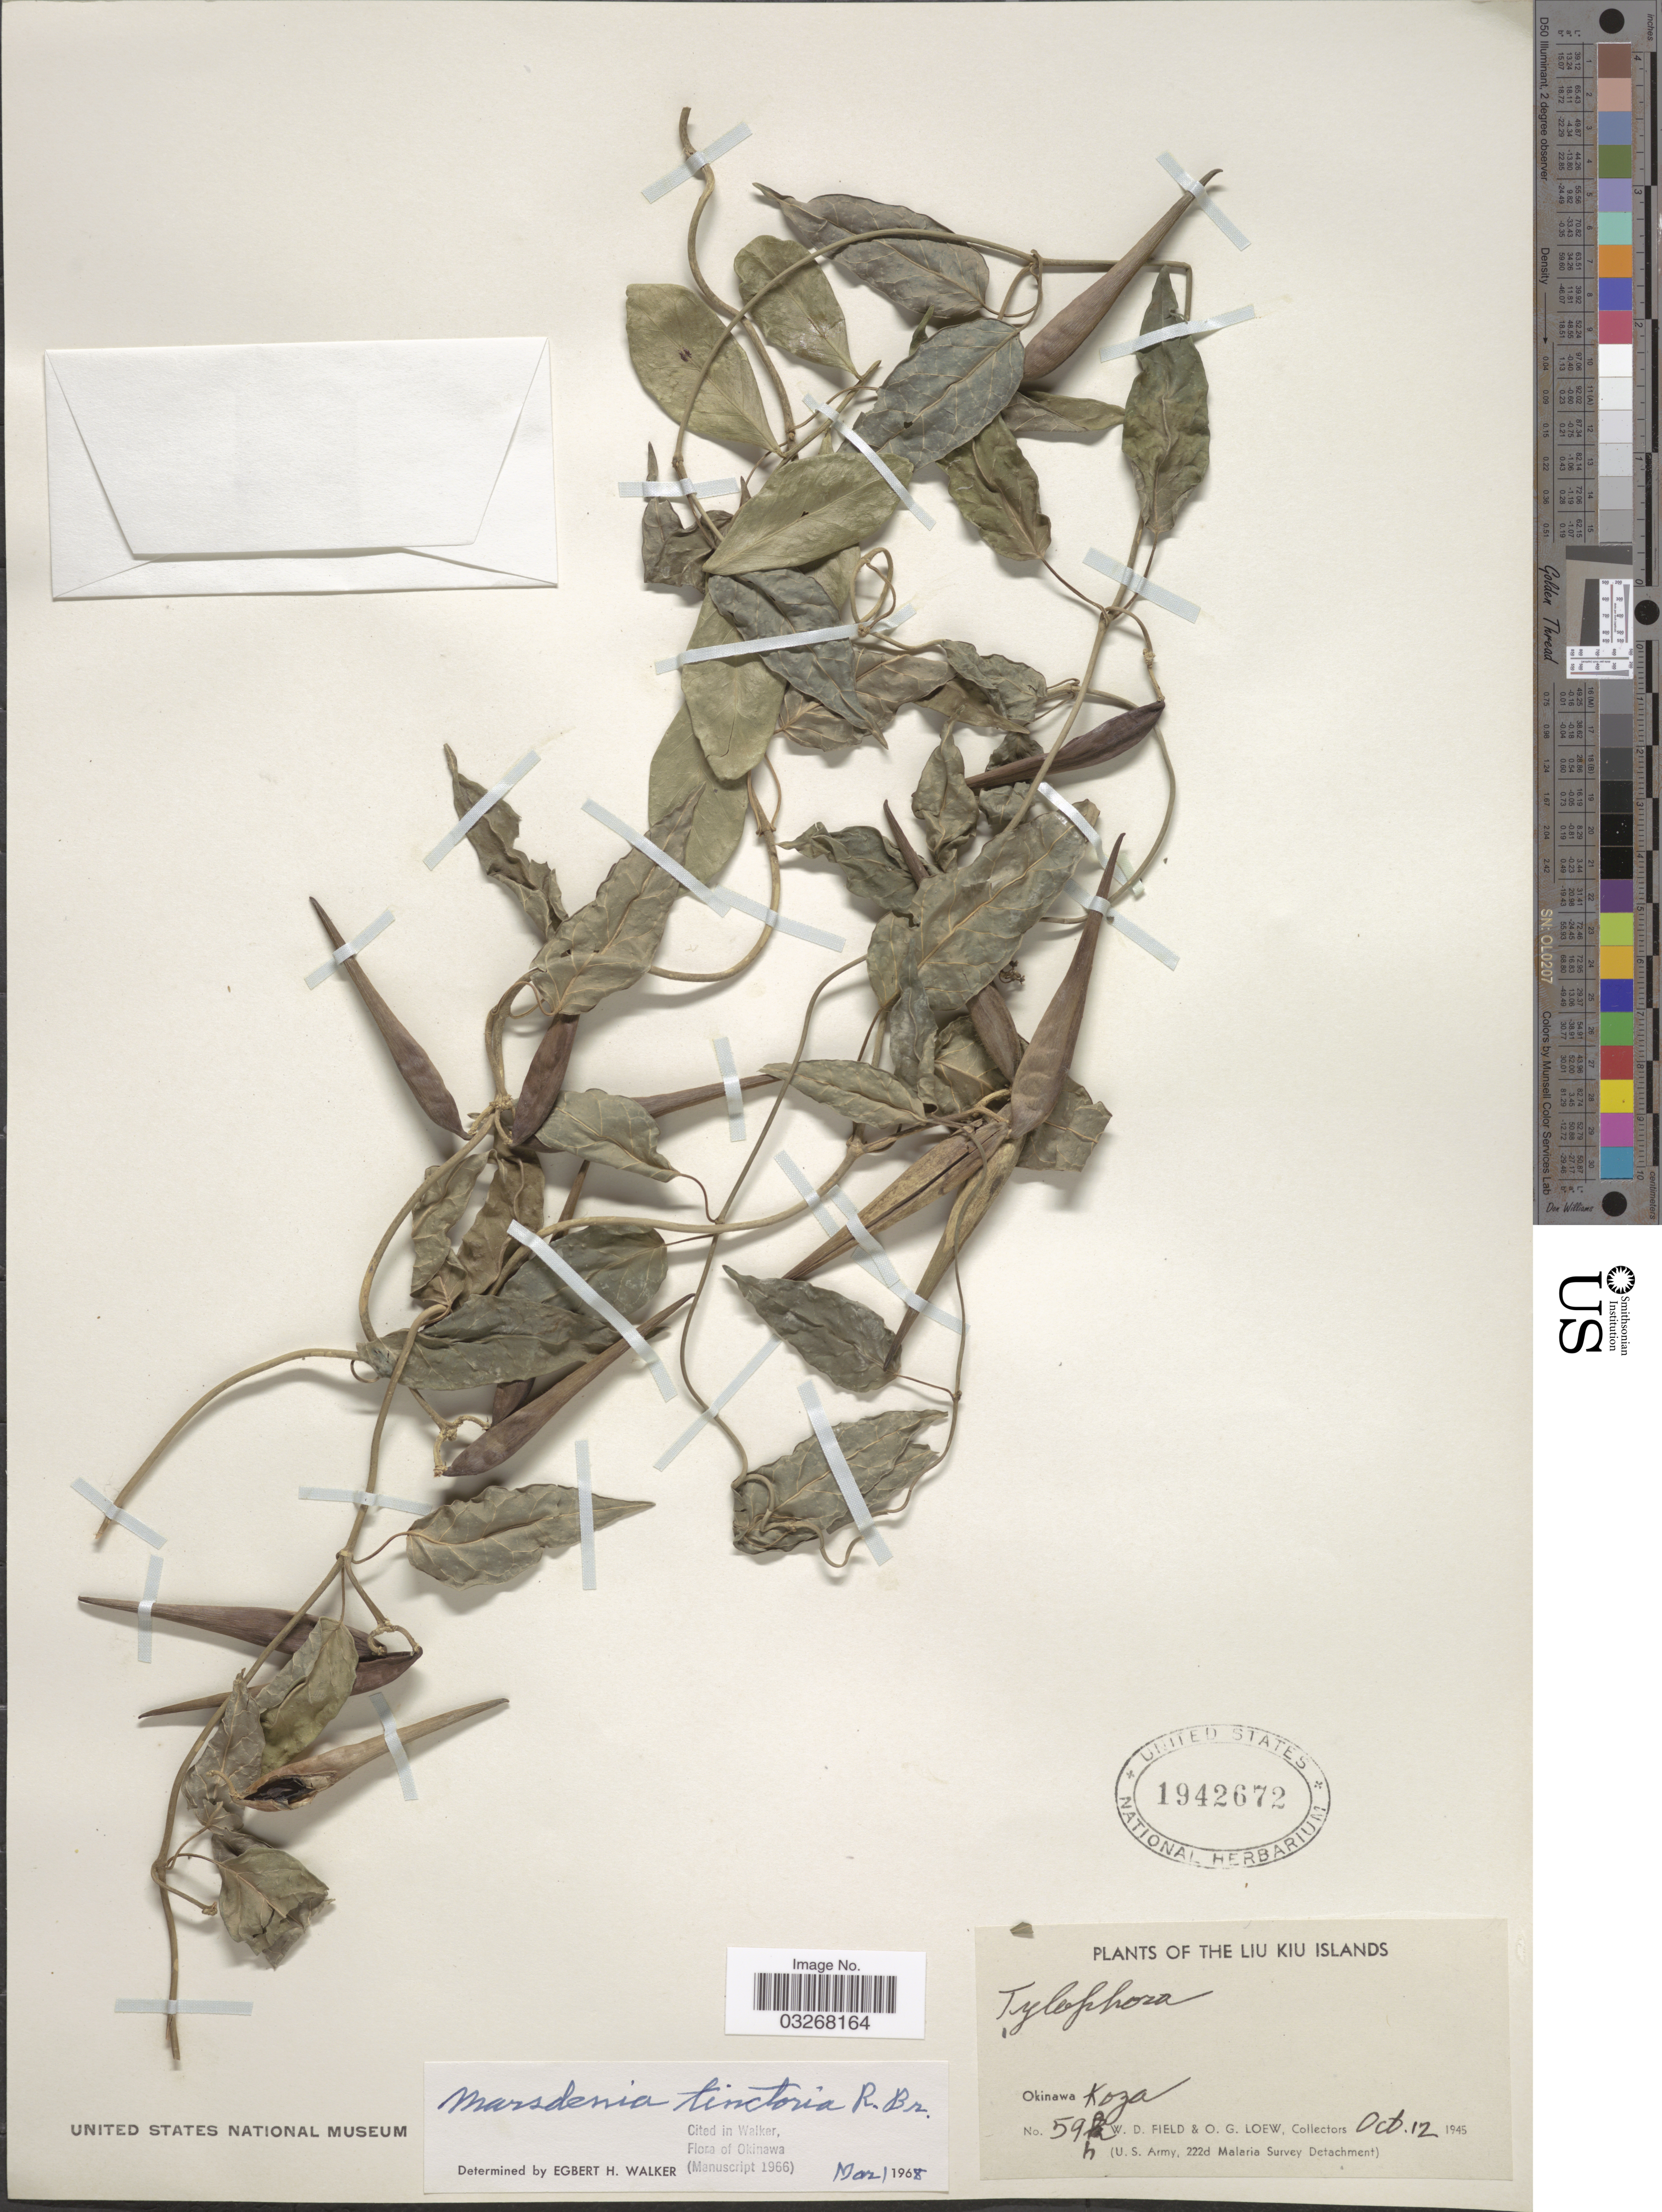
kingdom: Plantae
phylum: Tracheophyta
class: Magnoliopsida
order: Gentianales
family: Apocynaceae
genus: Marsdenia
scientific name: Marsdenia tinctoria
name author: (Roxb.) R. Br.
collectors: W. D. Field & O. G. Loew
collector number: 59h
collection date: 1945-10-12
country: Japan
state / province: Okinawa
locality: The Liu Kiu Islands, Okinawa Koza.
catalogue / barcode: US 1942672